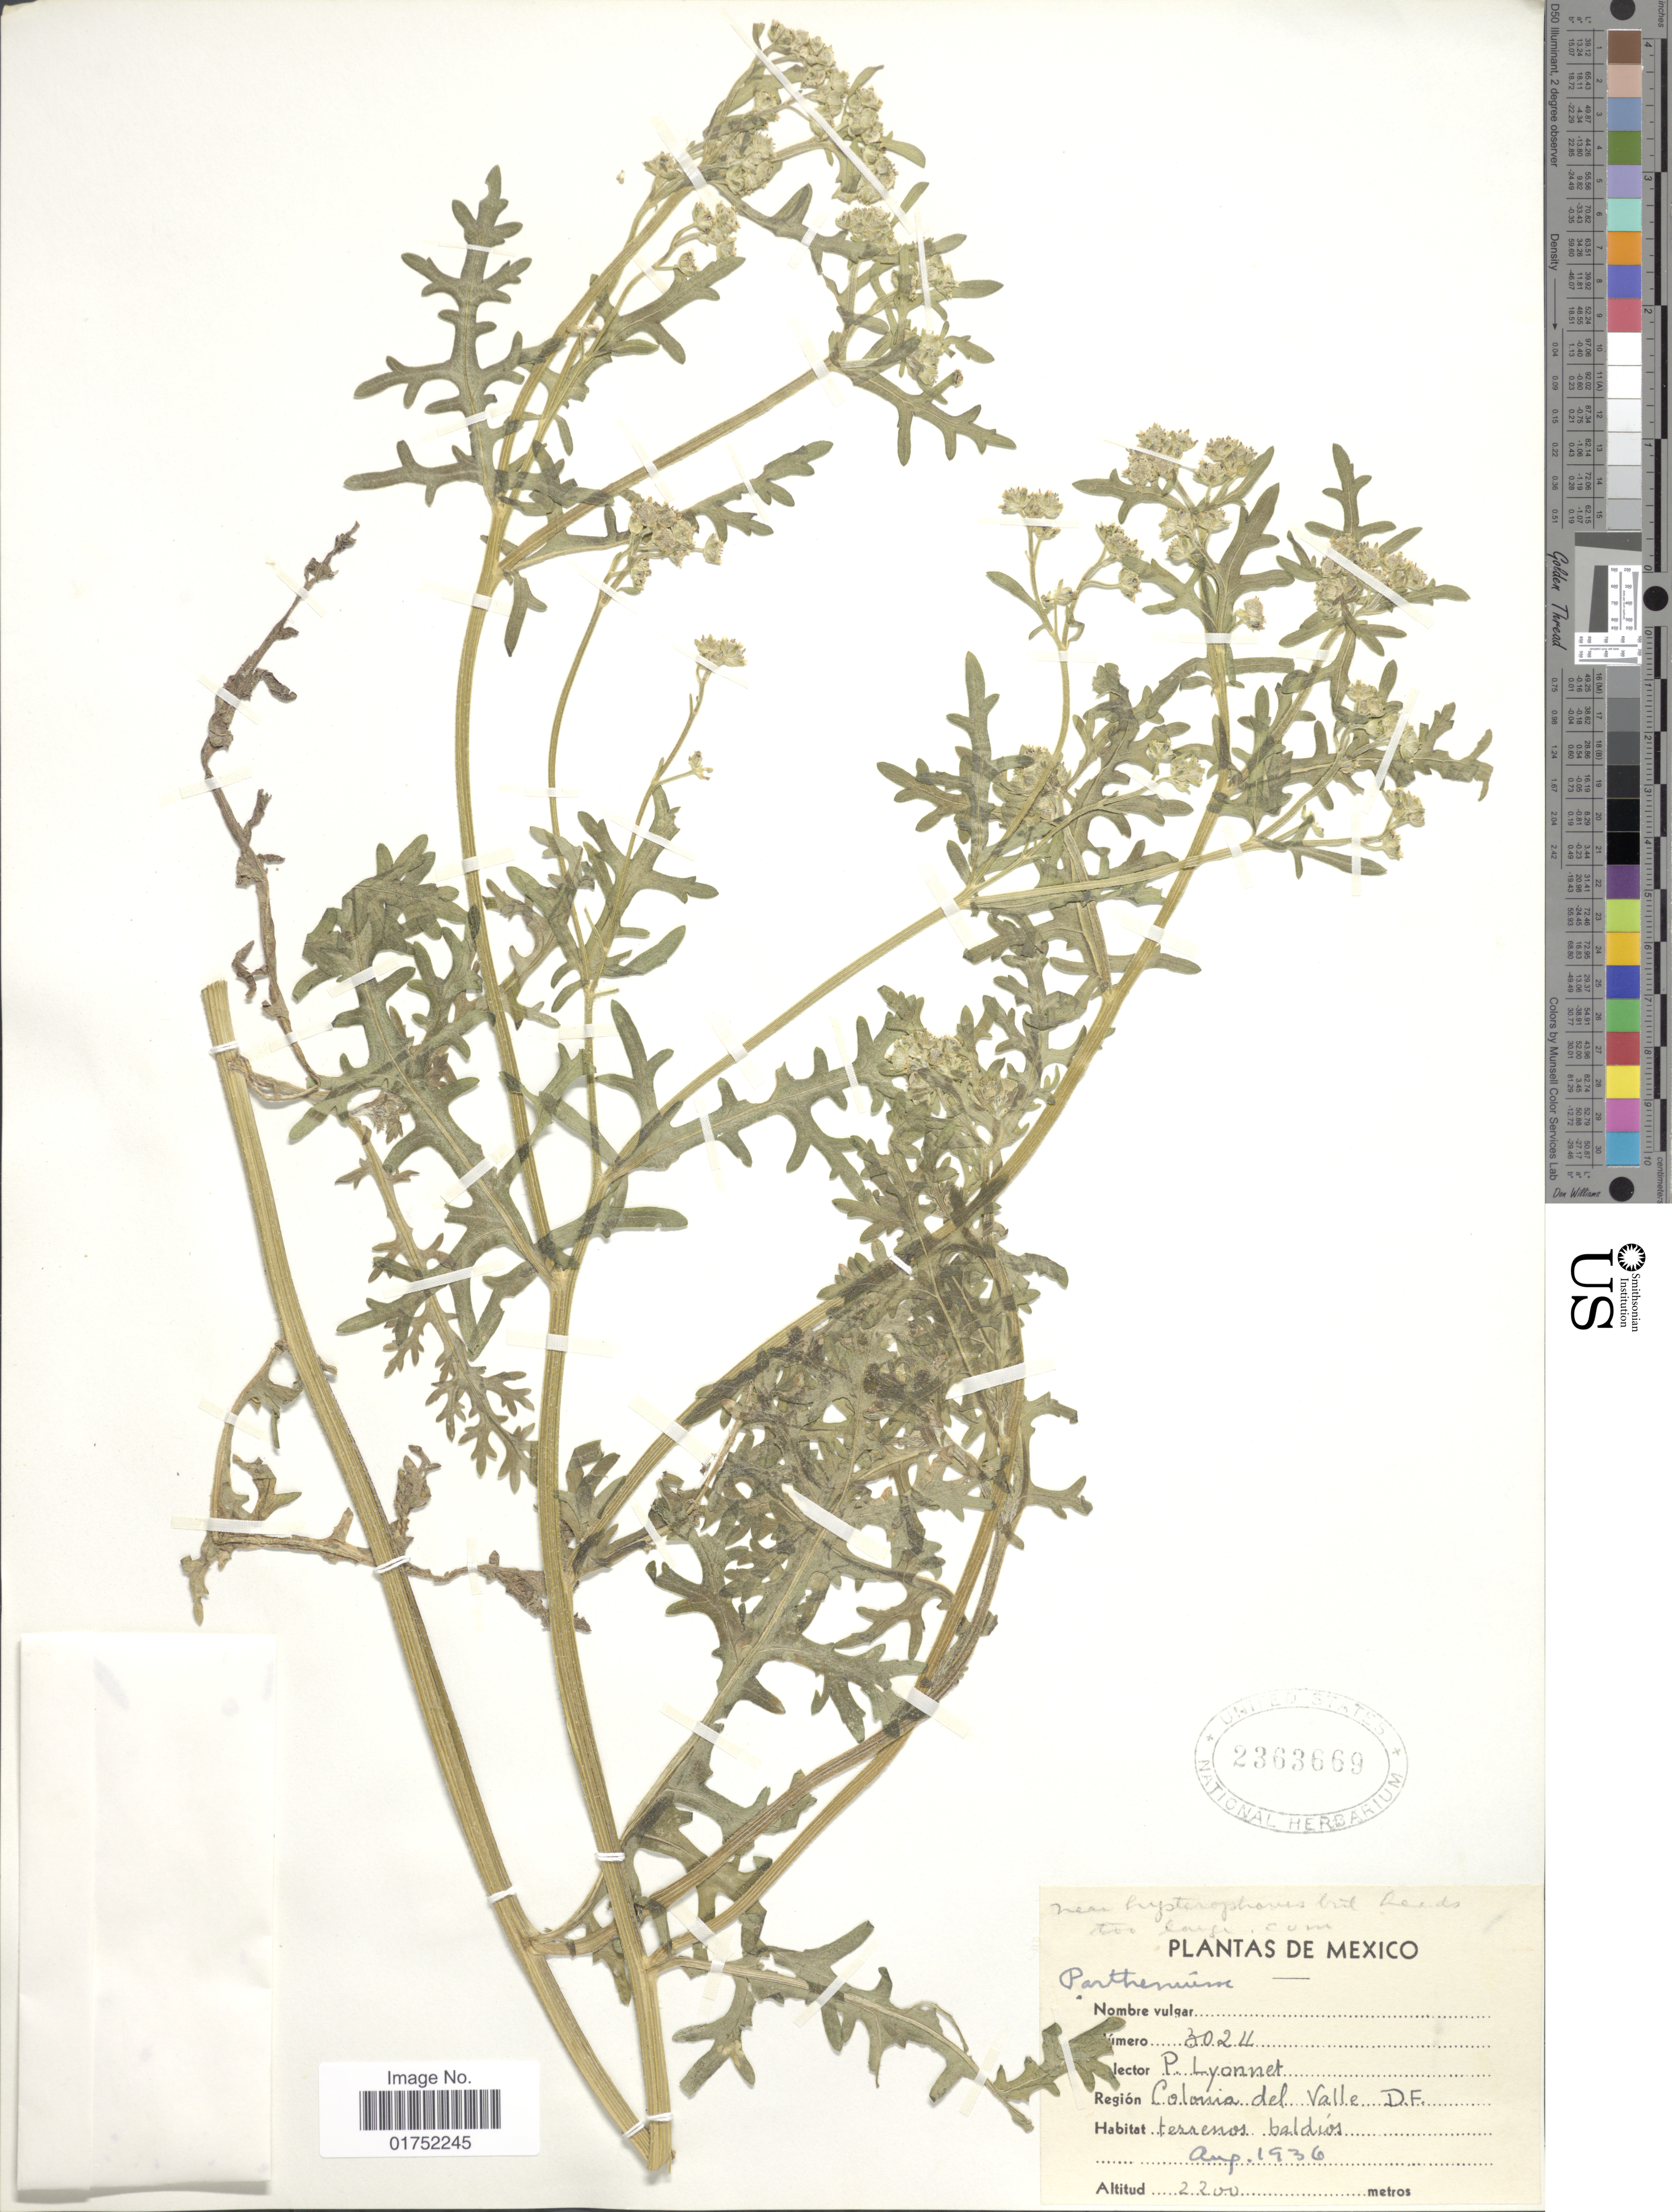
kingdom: Plantae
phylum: Tracheophyta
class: Magnoliopsida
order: Asterales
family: Asteraceae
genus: Parthenium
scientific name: Parthenium sp.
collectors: P. Lyonnet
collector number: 3024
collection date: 1936-08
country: Mexico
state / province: Distrito Federal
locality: Colonia del Valle, D. F.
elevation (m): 2200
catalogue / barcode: US 2363669